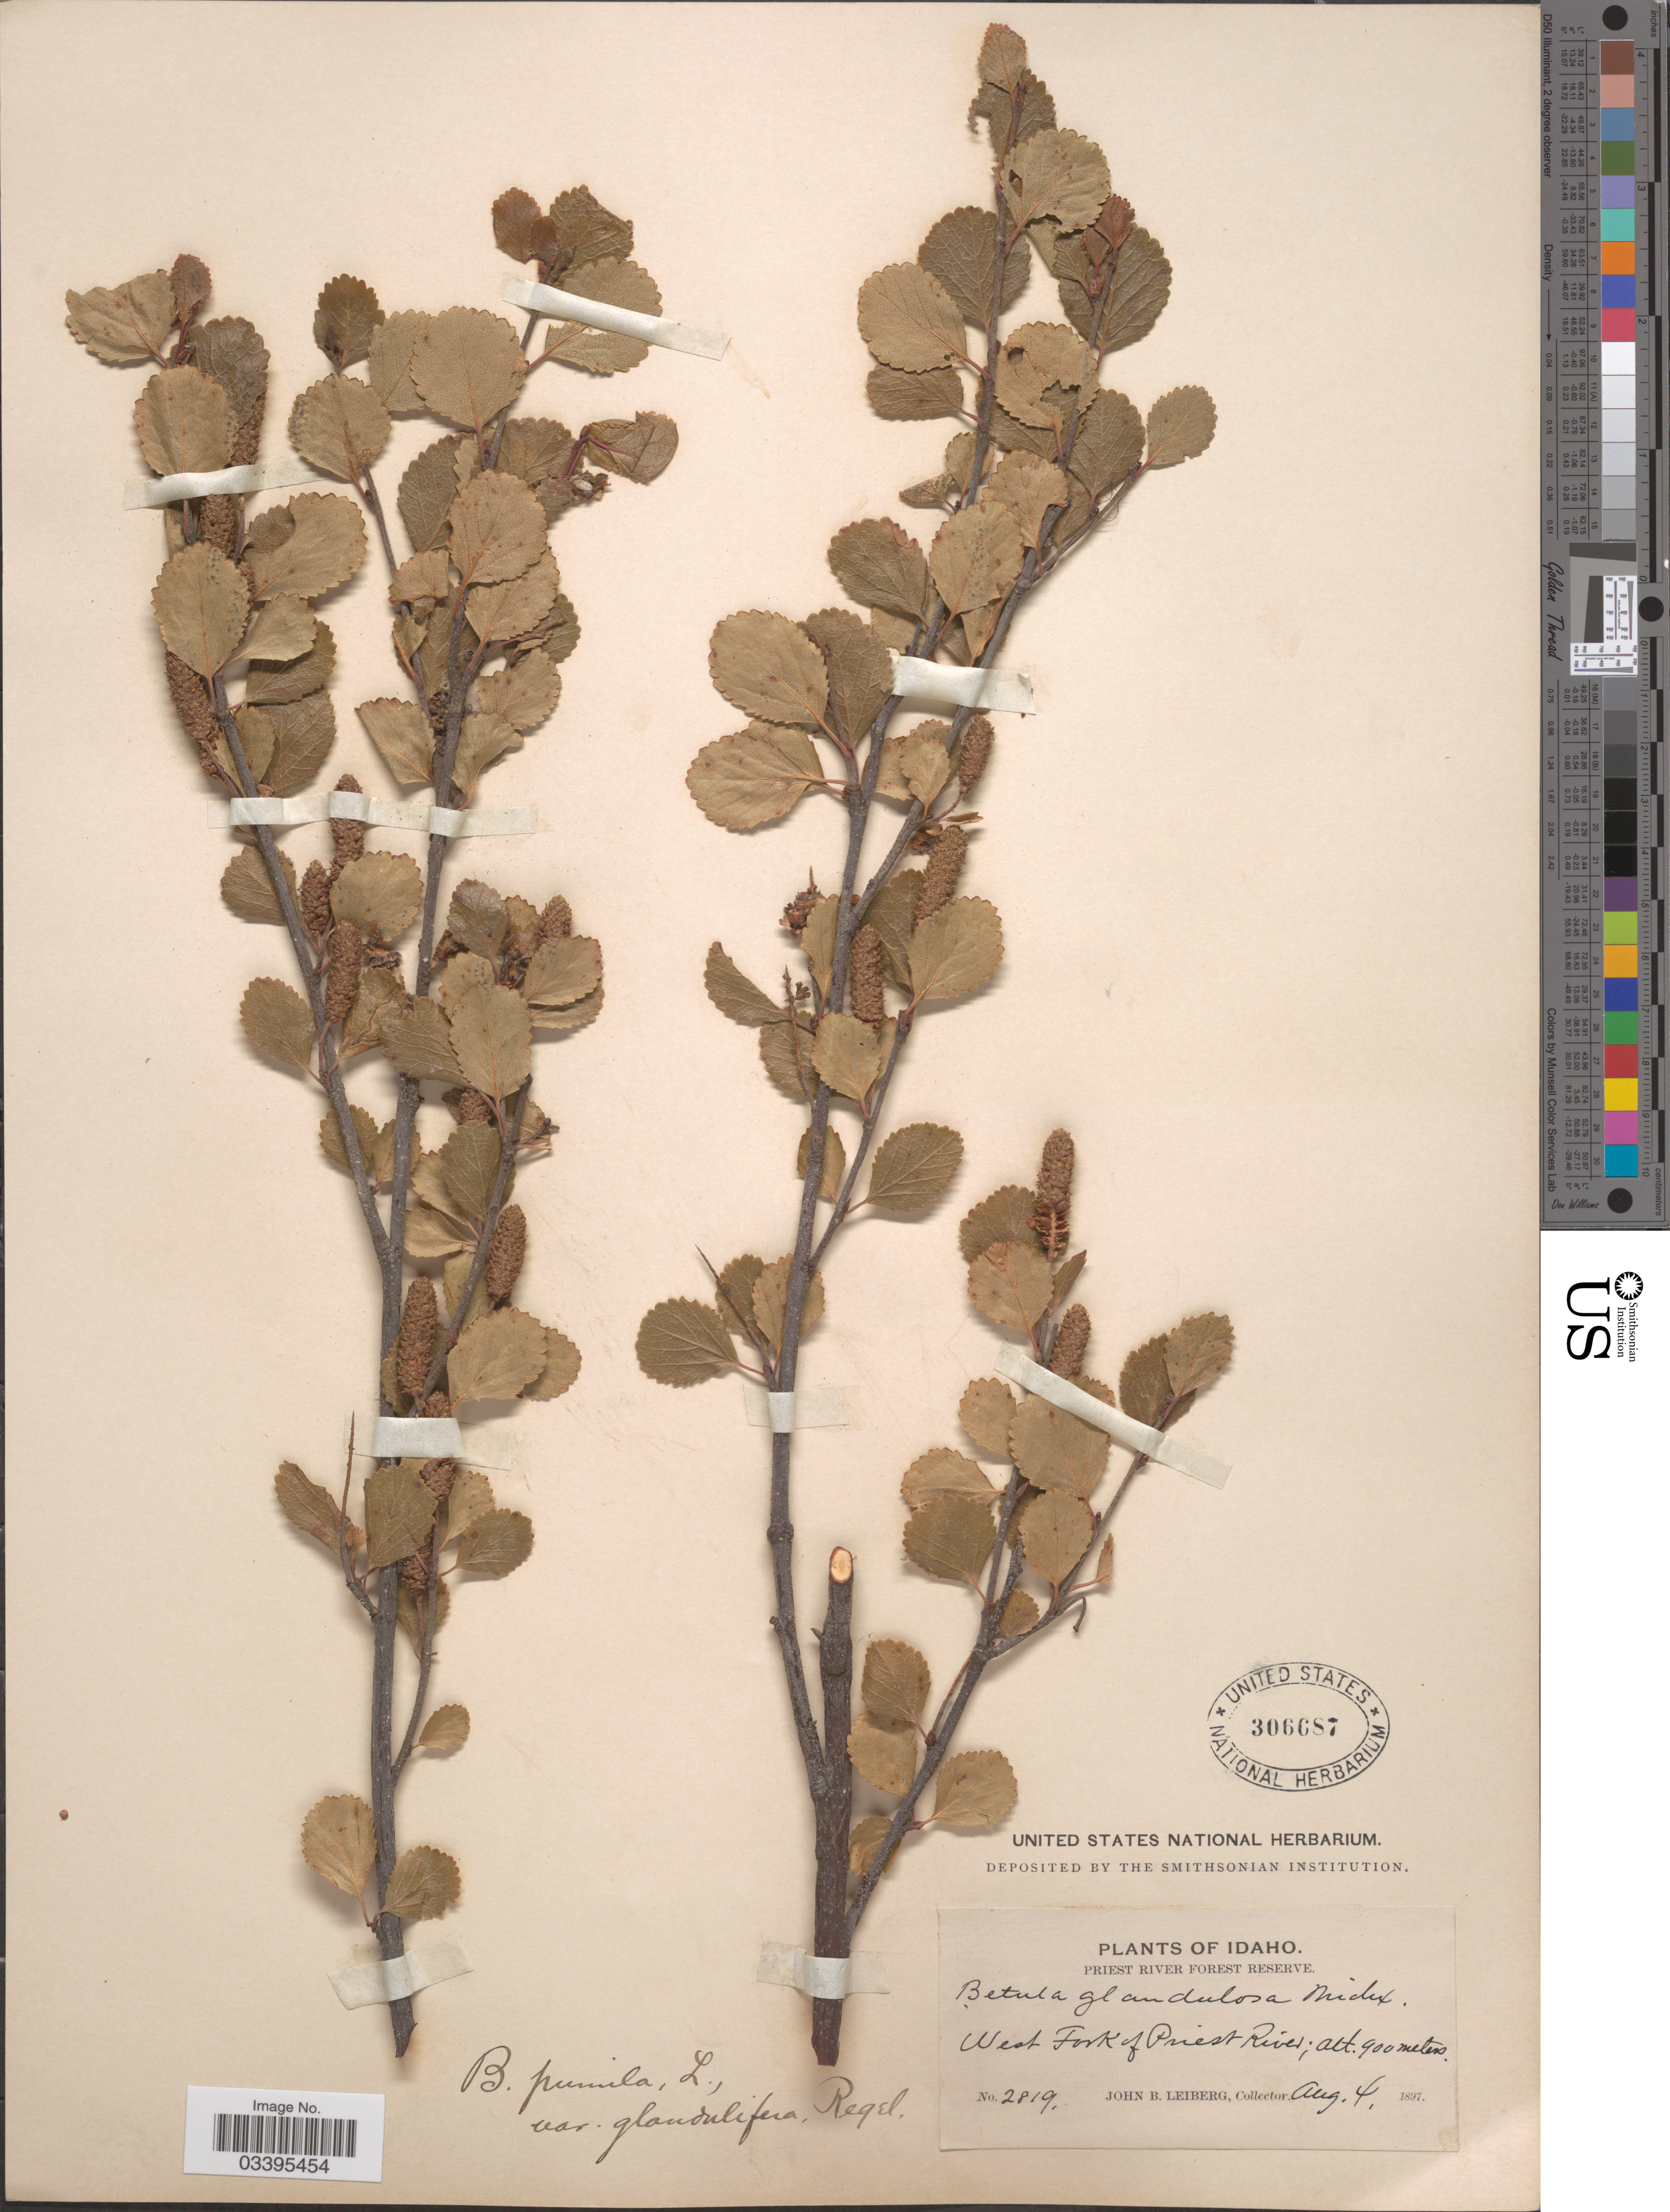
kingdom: Plantae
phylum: Tracheophyta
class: Magnoliopsida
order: Fagales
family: Betulaceae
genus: Betula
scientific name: Betula glandulosa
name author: Michx.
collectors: J. B. Leiberg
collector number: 2819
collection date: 1897-08-04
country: United States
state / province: Idaho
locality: Priest River Forest Reserve. West Fork of Priest River.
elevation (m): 900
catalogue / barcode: US 306687